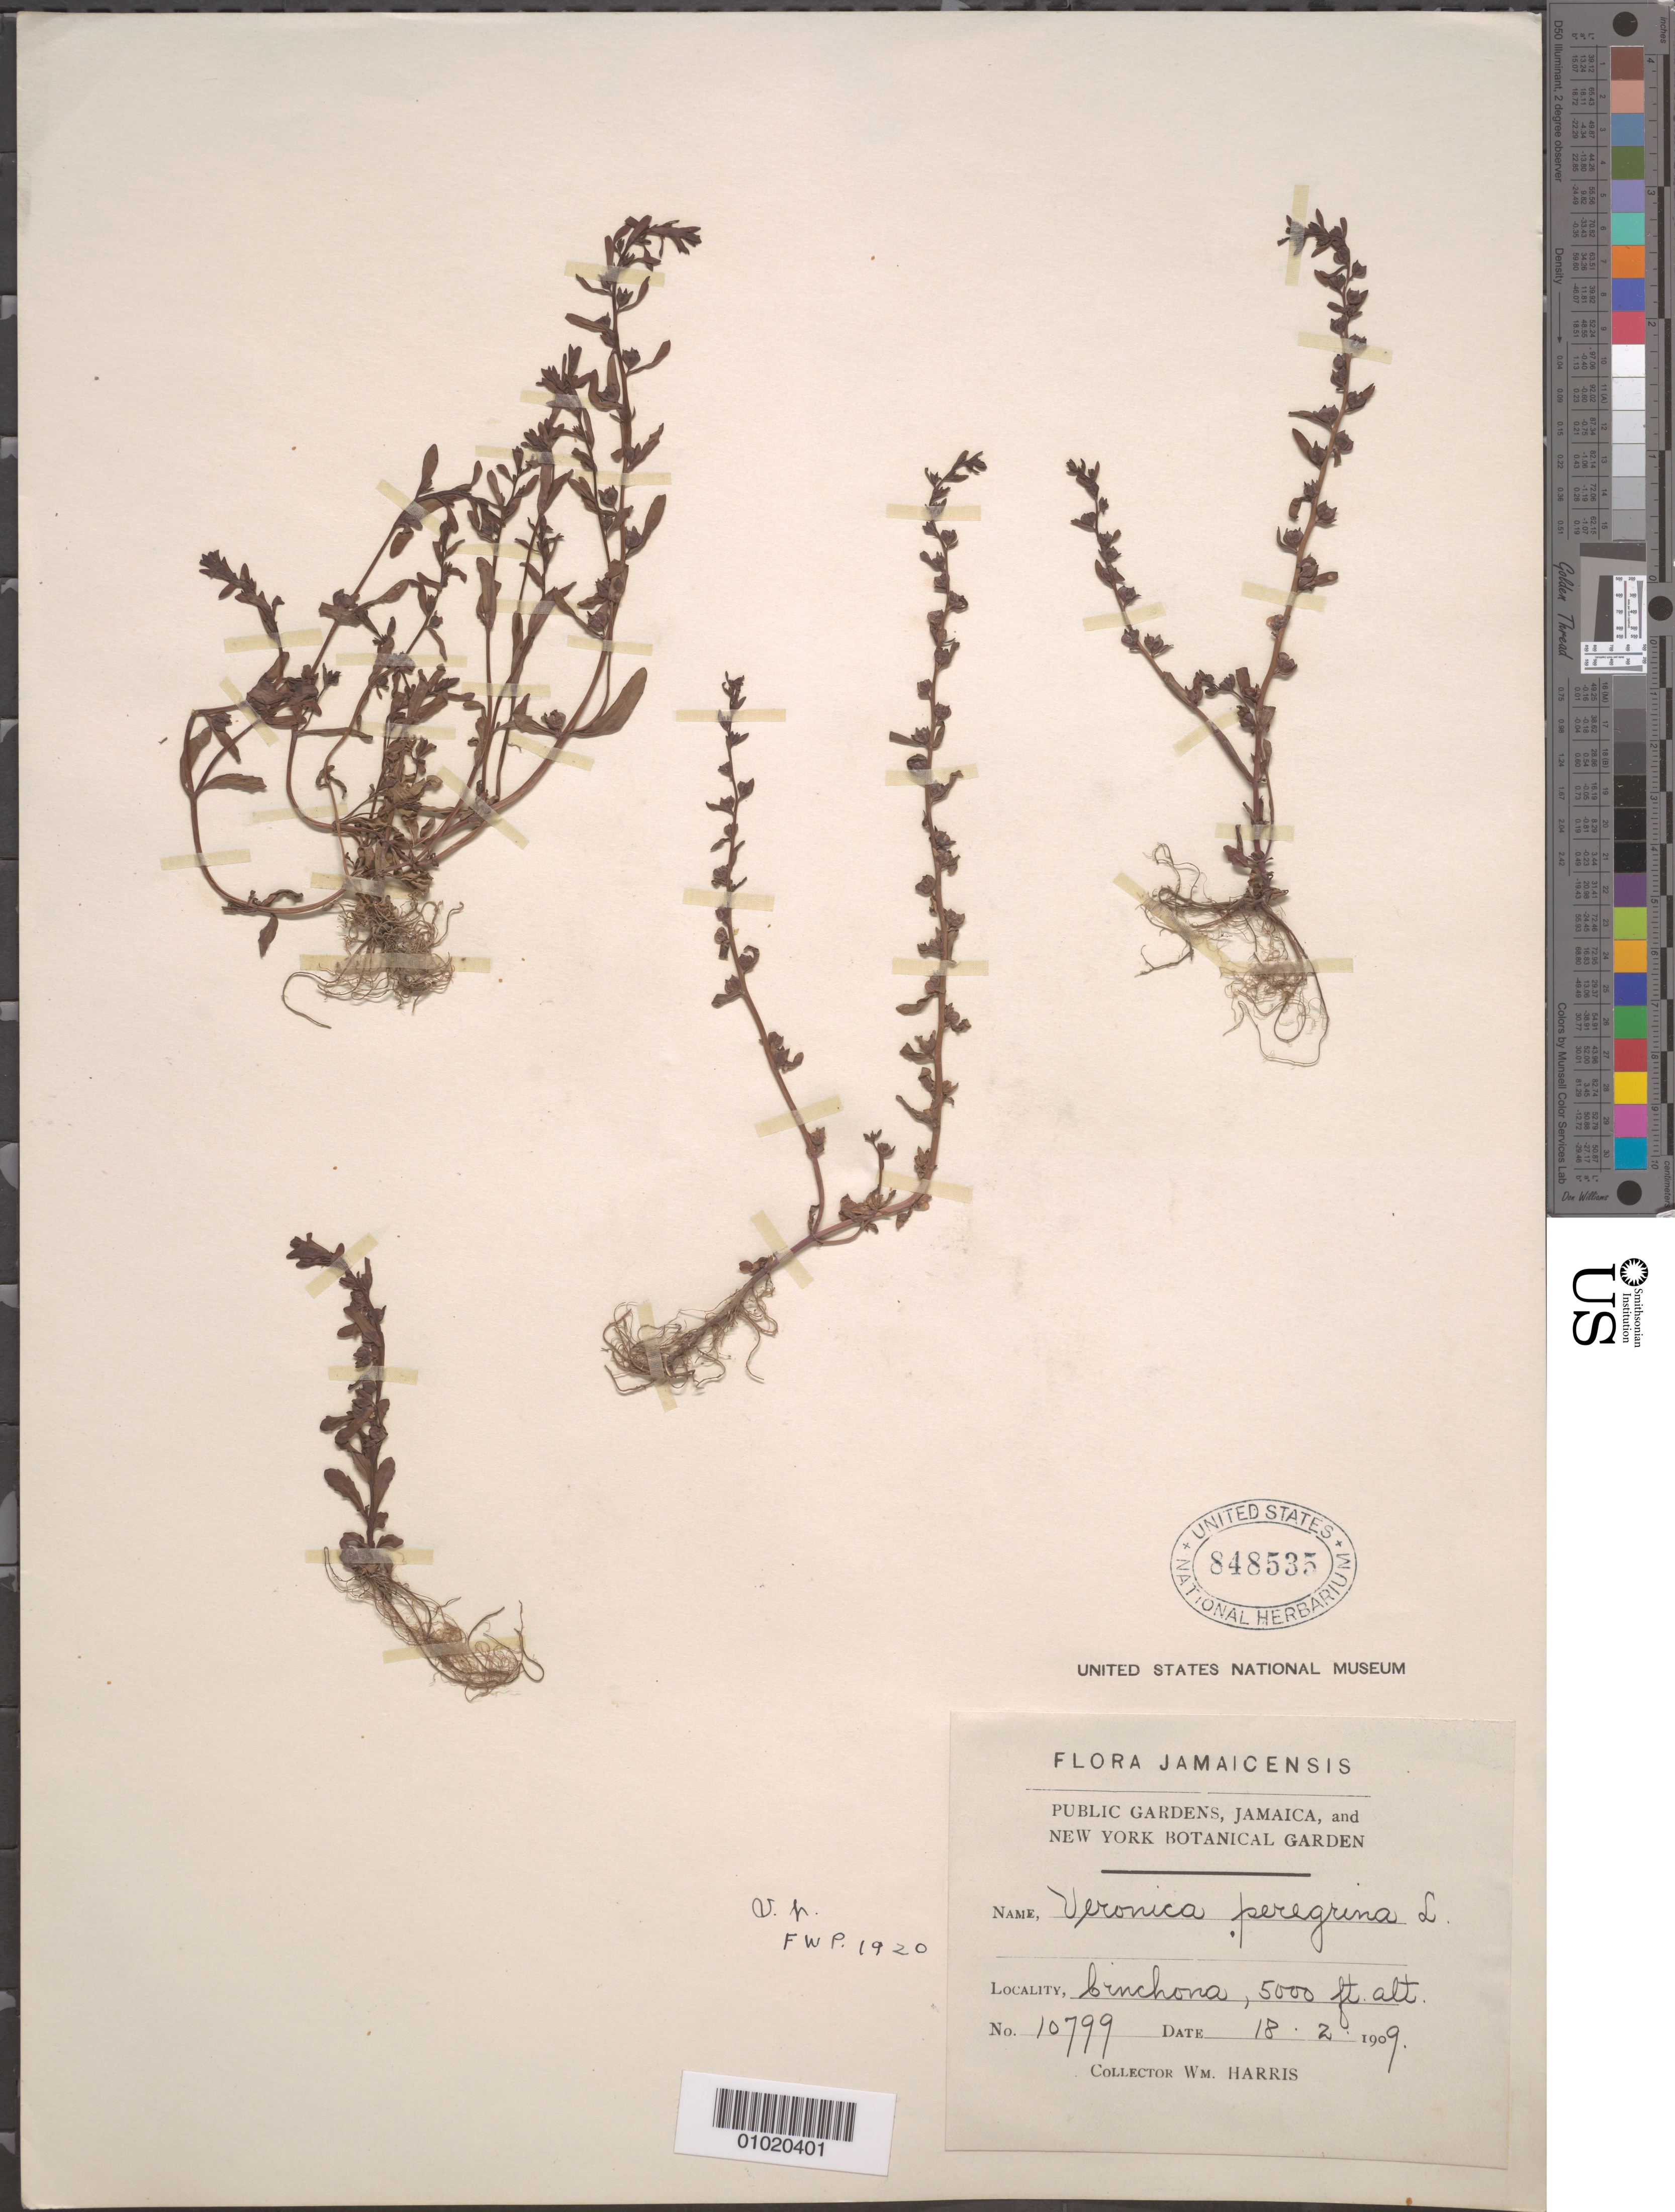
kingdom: Plantae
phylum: Tracheophyta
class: Magnoliopsida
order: Lamiales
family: Plantaginaceae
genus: Veronica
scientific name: Veronica peregrina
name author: L.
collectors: W. Harris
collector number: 10799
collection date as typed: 18 Feb 1909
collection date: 1909-02-18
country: Jamaica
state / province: Saint Andrew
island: Jamaica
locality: Cinchona.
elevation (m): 1524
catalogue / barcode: US 848535